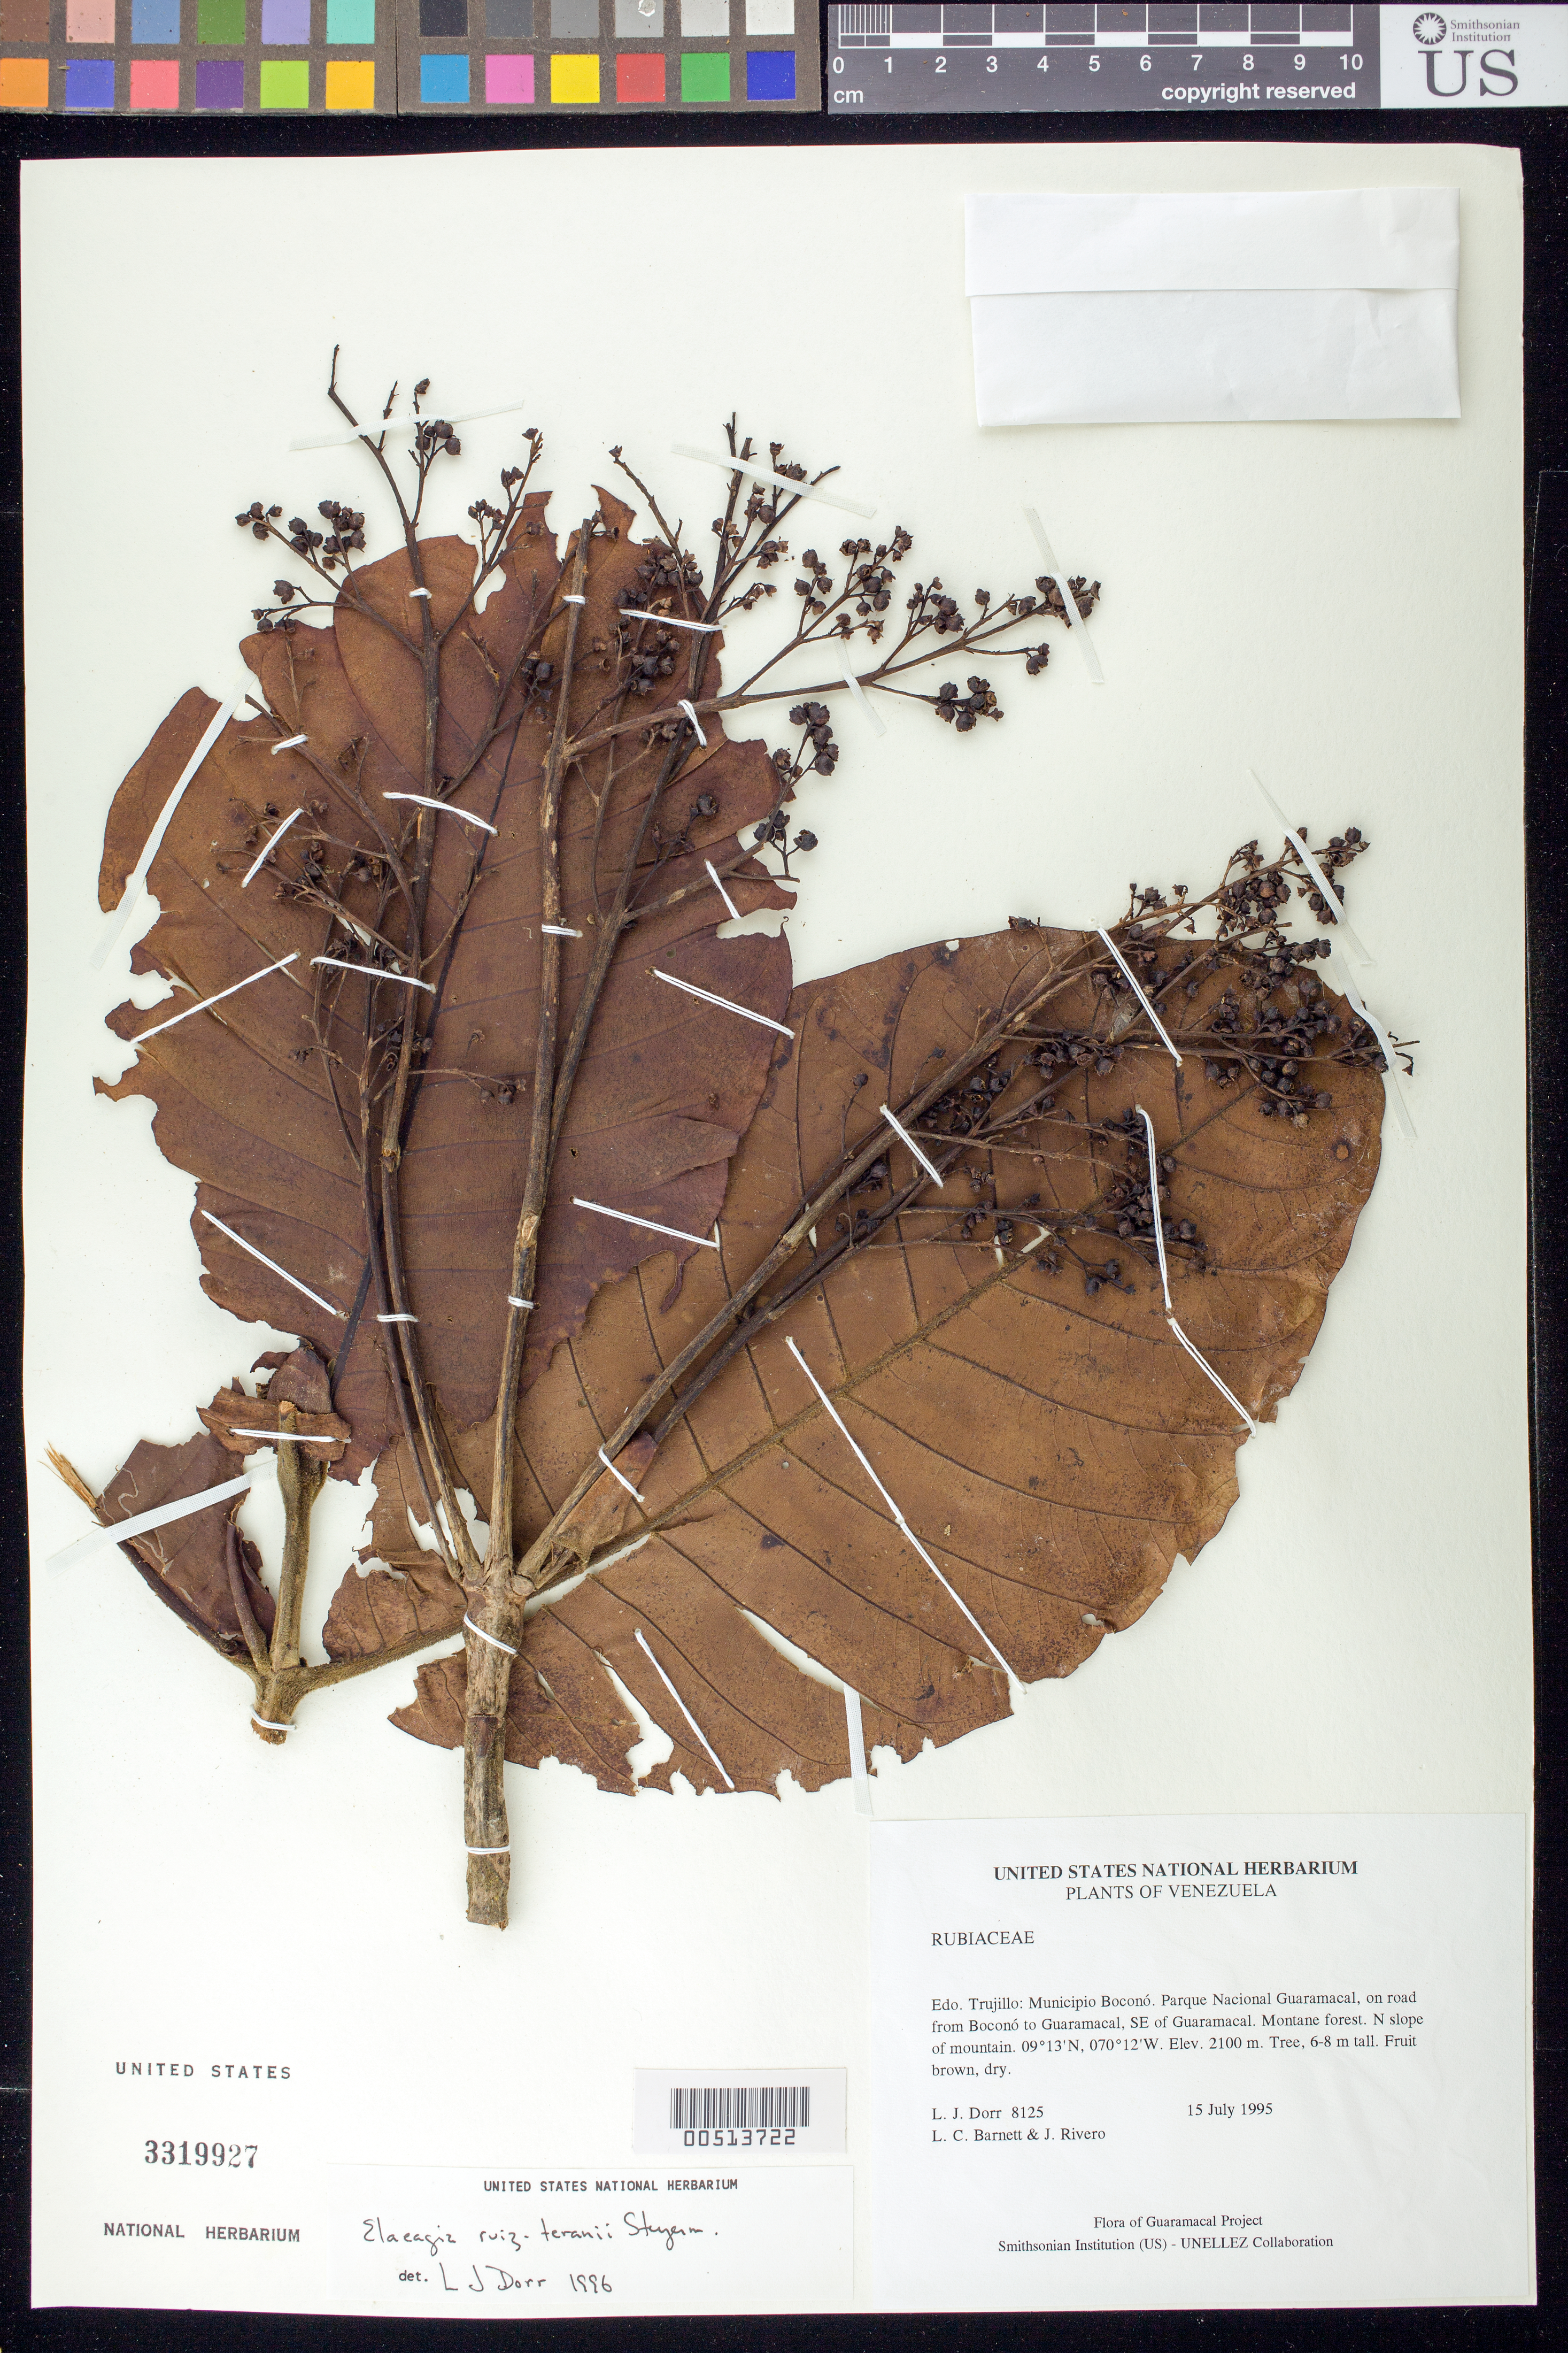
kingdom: Plantae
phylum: Tracheophyta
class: Magnoliopsida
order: Gentianales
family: Rubiaceae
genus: Elaeagia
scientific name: Elaeagia ruiz-teranii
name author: Steyerm.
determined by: Dorr, L. J., (BOT), Smithsonian Institution - National Museum of Natural History (UNITED STATES)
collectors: L. J. Dorr, L. C. Barnett & J. Rivero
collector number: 8125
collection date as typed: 15 Jul 1995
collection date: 1995-07-15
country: Venezuela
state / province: Trujillo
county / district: Boconó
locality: Parque Nacional Guaramacal, road from Boconó to Guaramacal, SE of Boconó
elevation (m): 2100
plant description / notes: F, MO, PORT, US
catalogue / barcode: US 3319927